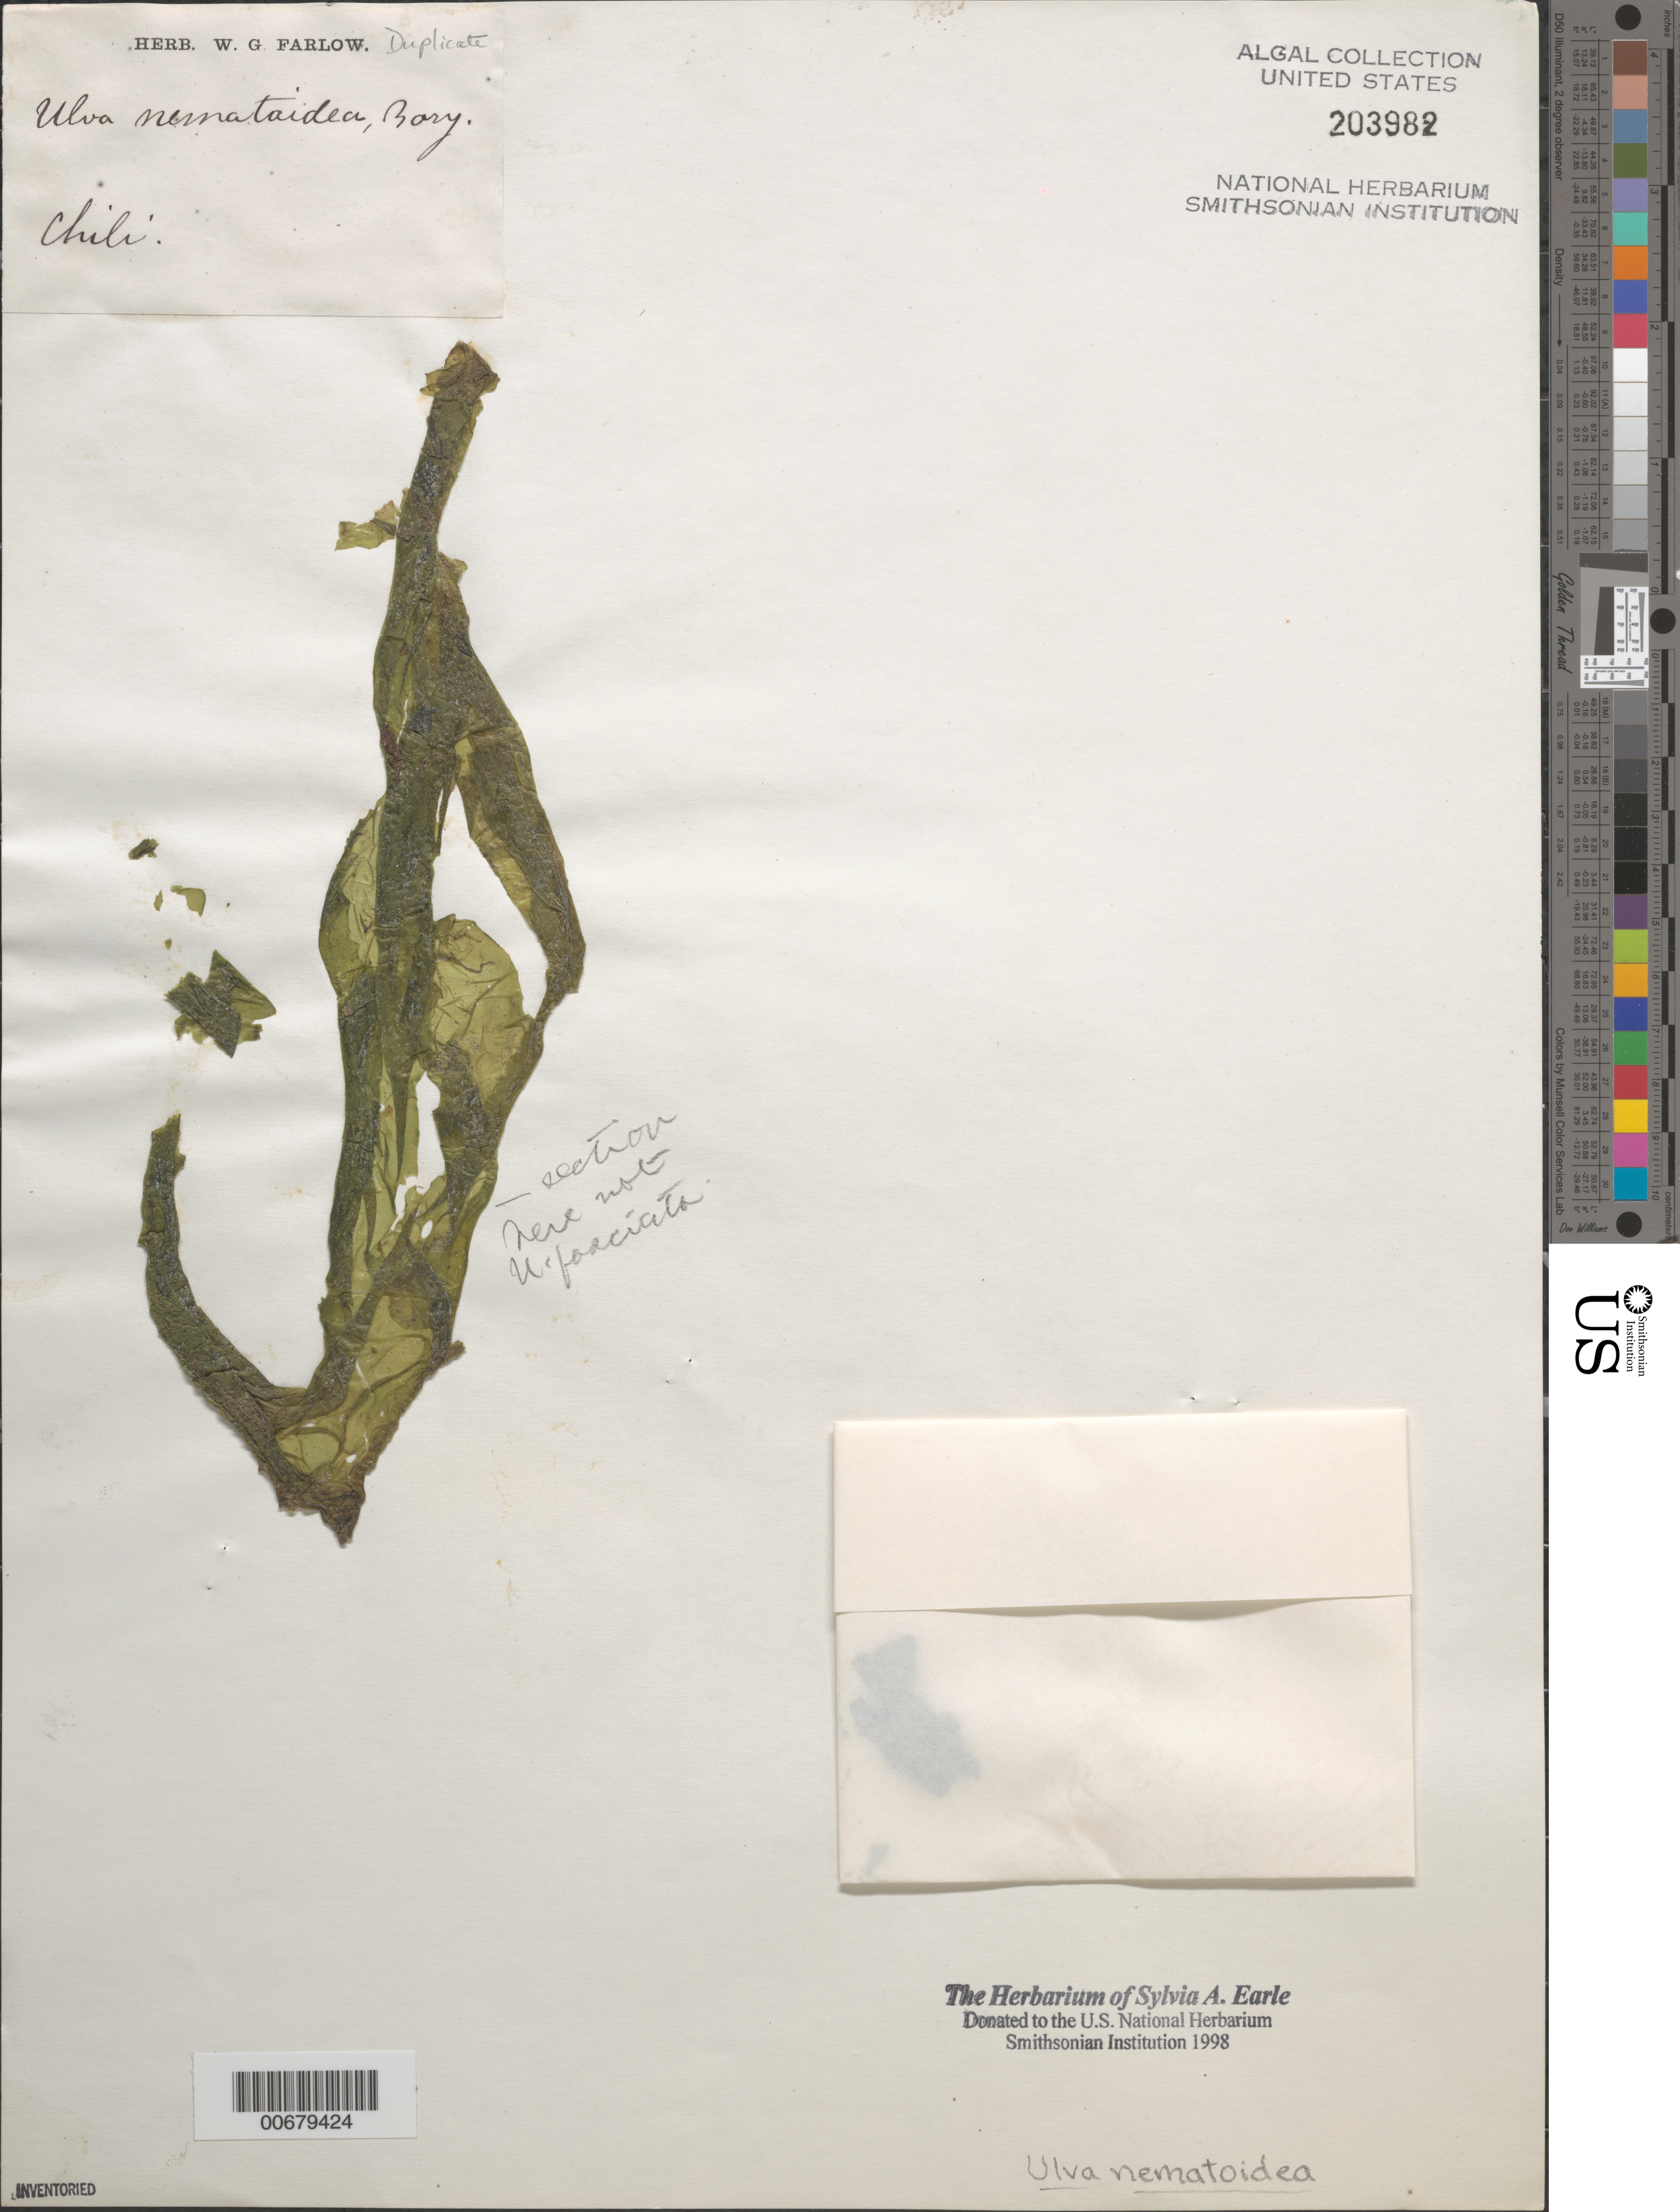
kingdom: Plantae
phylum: Chlorophyta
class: Ulvophyceae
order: Ulvales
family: Ulvaceae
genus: Ulva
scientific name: Ulva nematoidea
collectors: W. Farlow (Herbarium)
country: Chile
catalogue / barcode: US 203982